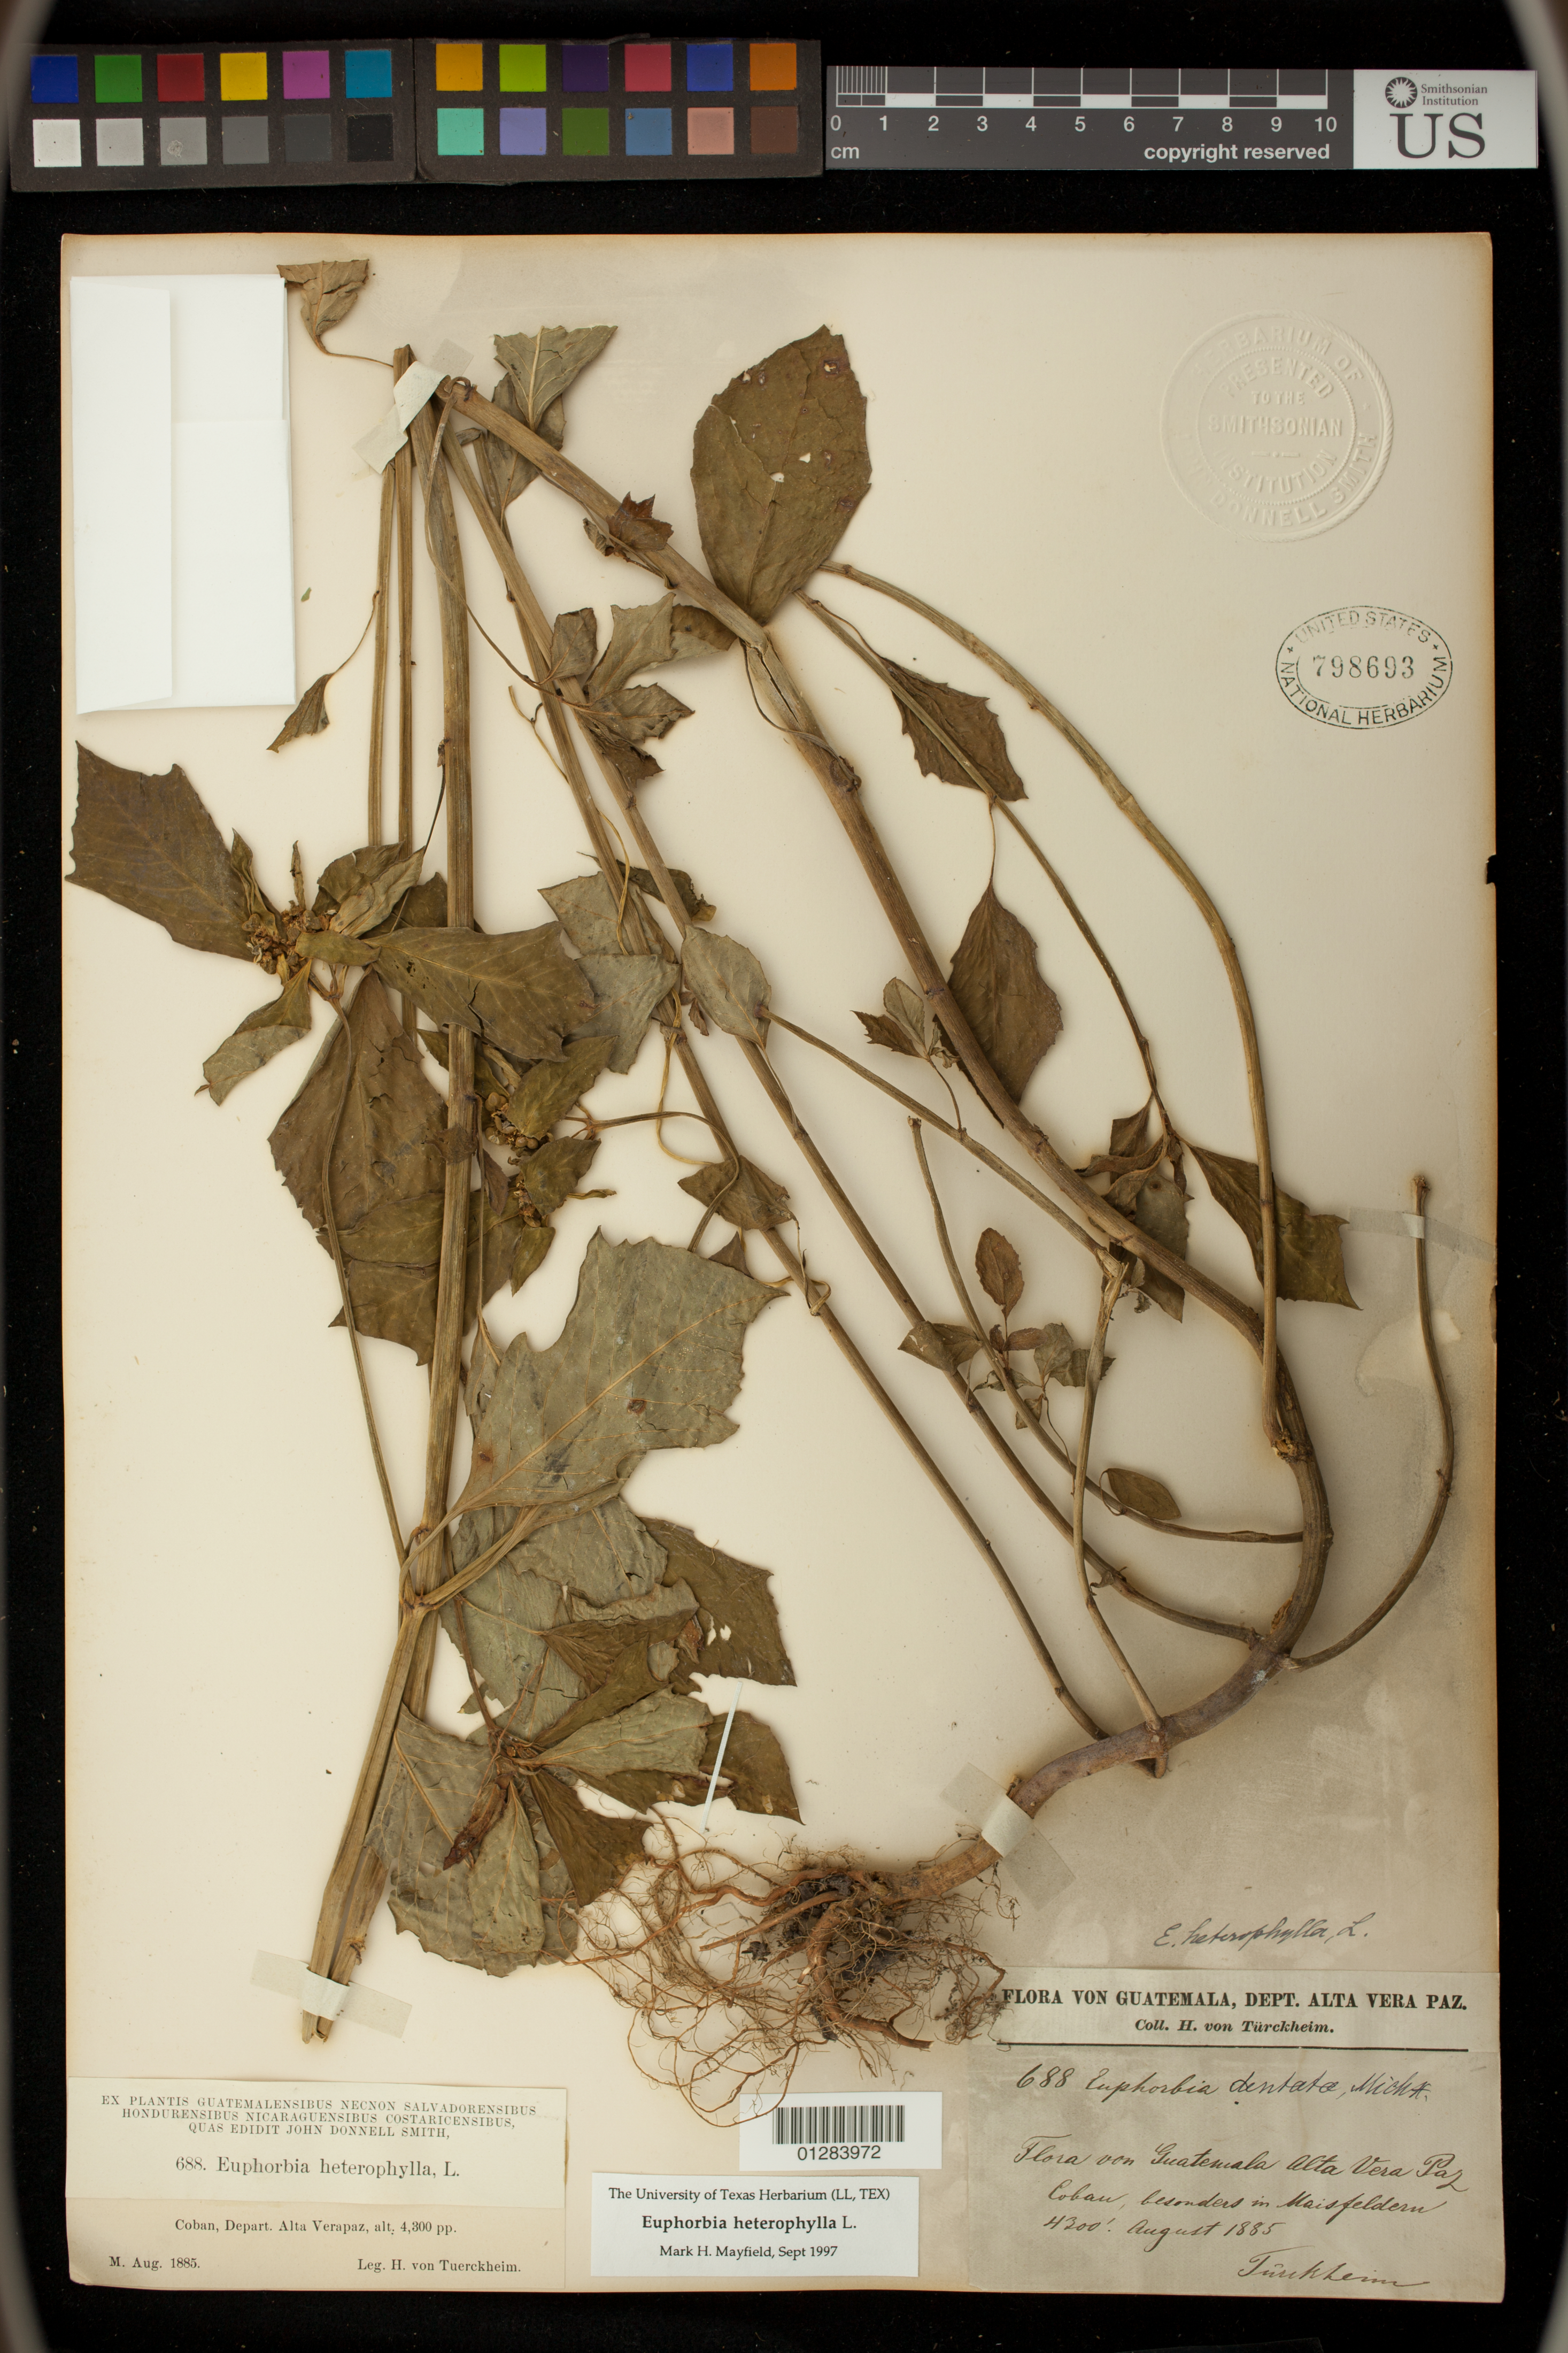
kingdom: Plantae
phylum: Tracheophyta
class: Magnoliopsida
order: Malpighiales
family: Euphorbiaceae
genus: Euphorbia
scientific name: Euphorbia heterophylla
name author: L.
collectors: H. von Türckheim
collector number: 688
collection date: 1885-08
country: Guatemala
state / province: Alta Verapaz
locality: Coban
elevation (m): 1311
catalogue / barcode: US 798693